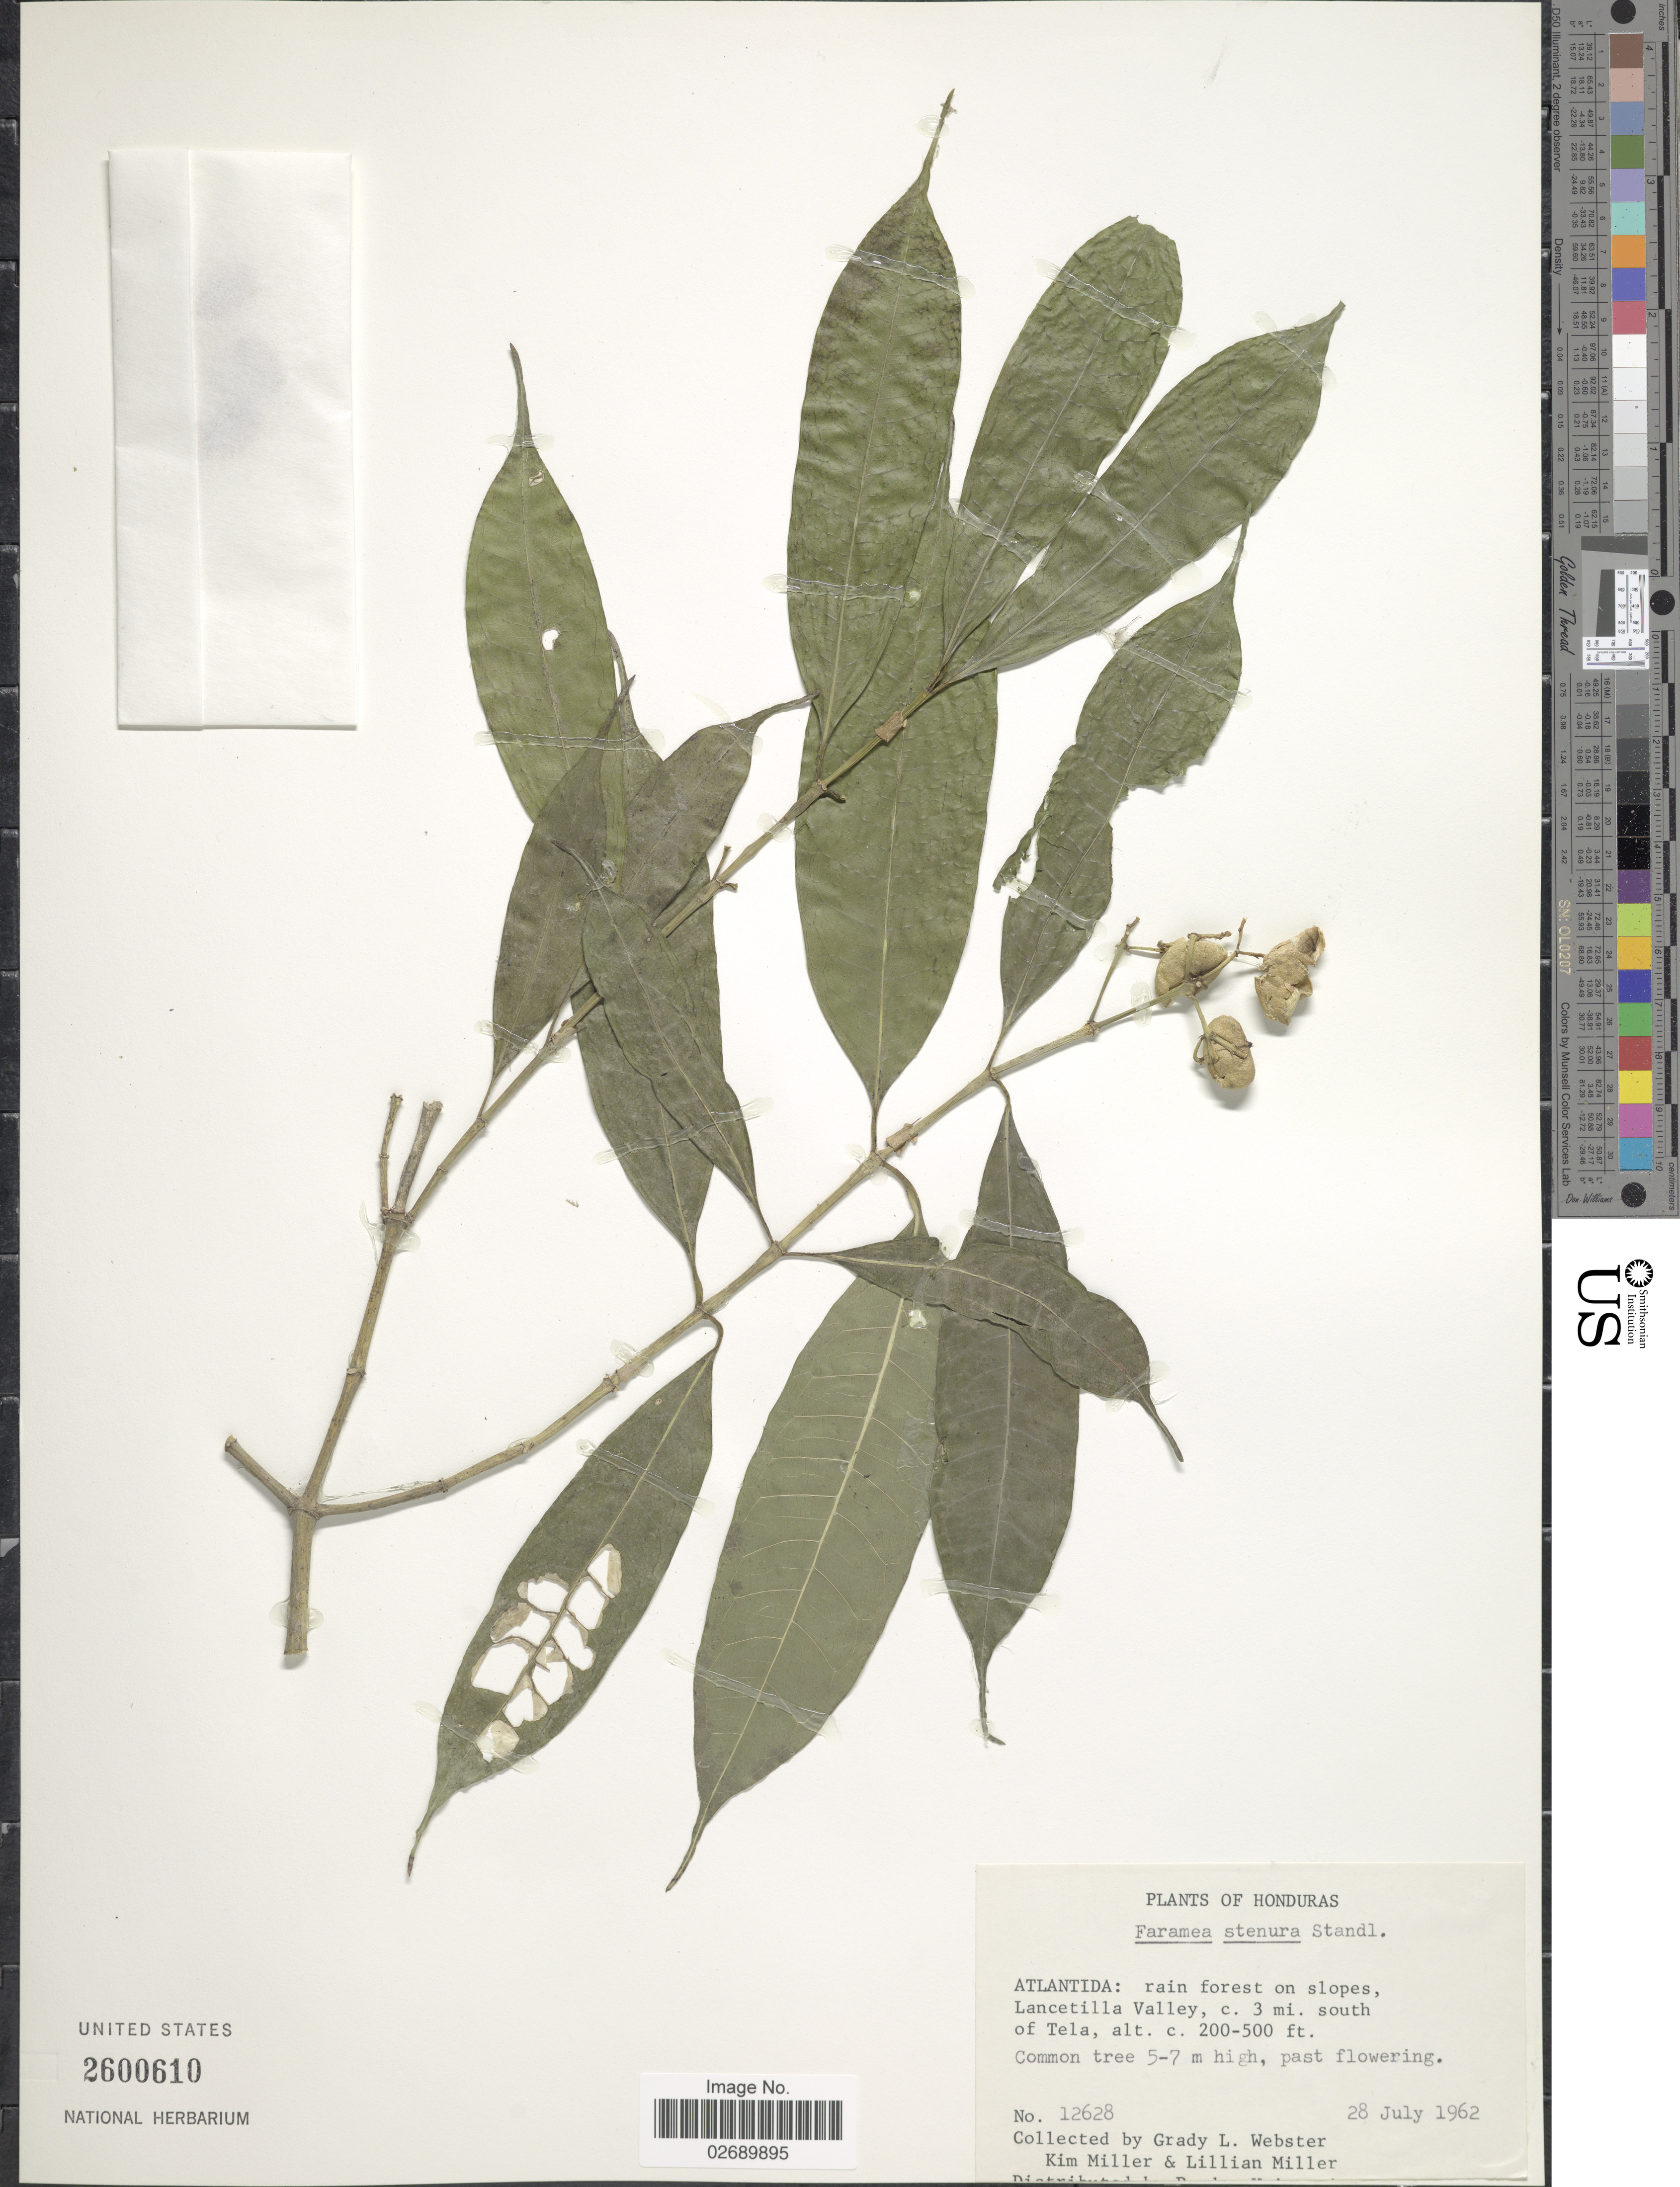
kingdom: Plantae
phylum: Tracheophyta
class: Magnoliopsida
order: Gentianales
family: Rubiaceae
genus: Faramea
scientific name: Faramea stenura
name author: Standl.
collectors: G. L. Webster, K. Miller & L. Miller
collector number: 12628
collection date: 1962-07-28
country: Honduras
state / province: Atlántida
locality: Lancetilla Valley, c. 3 mi. South of Tela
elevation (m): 61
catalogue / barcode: US 2600610